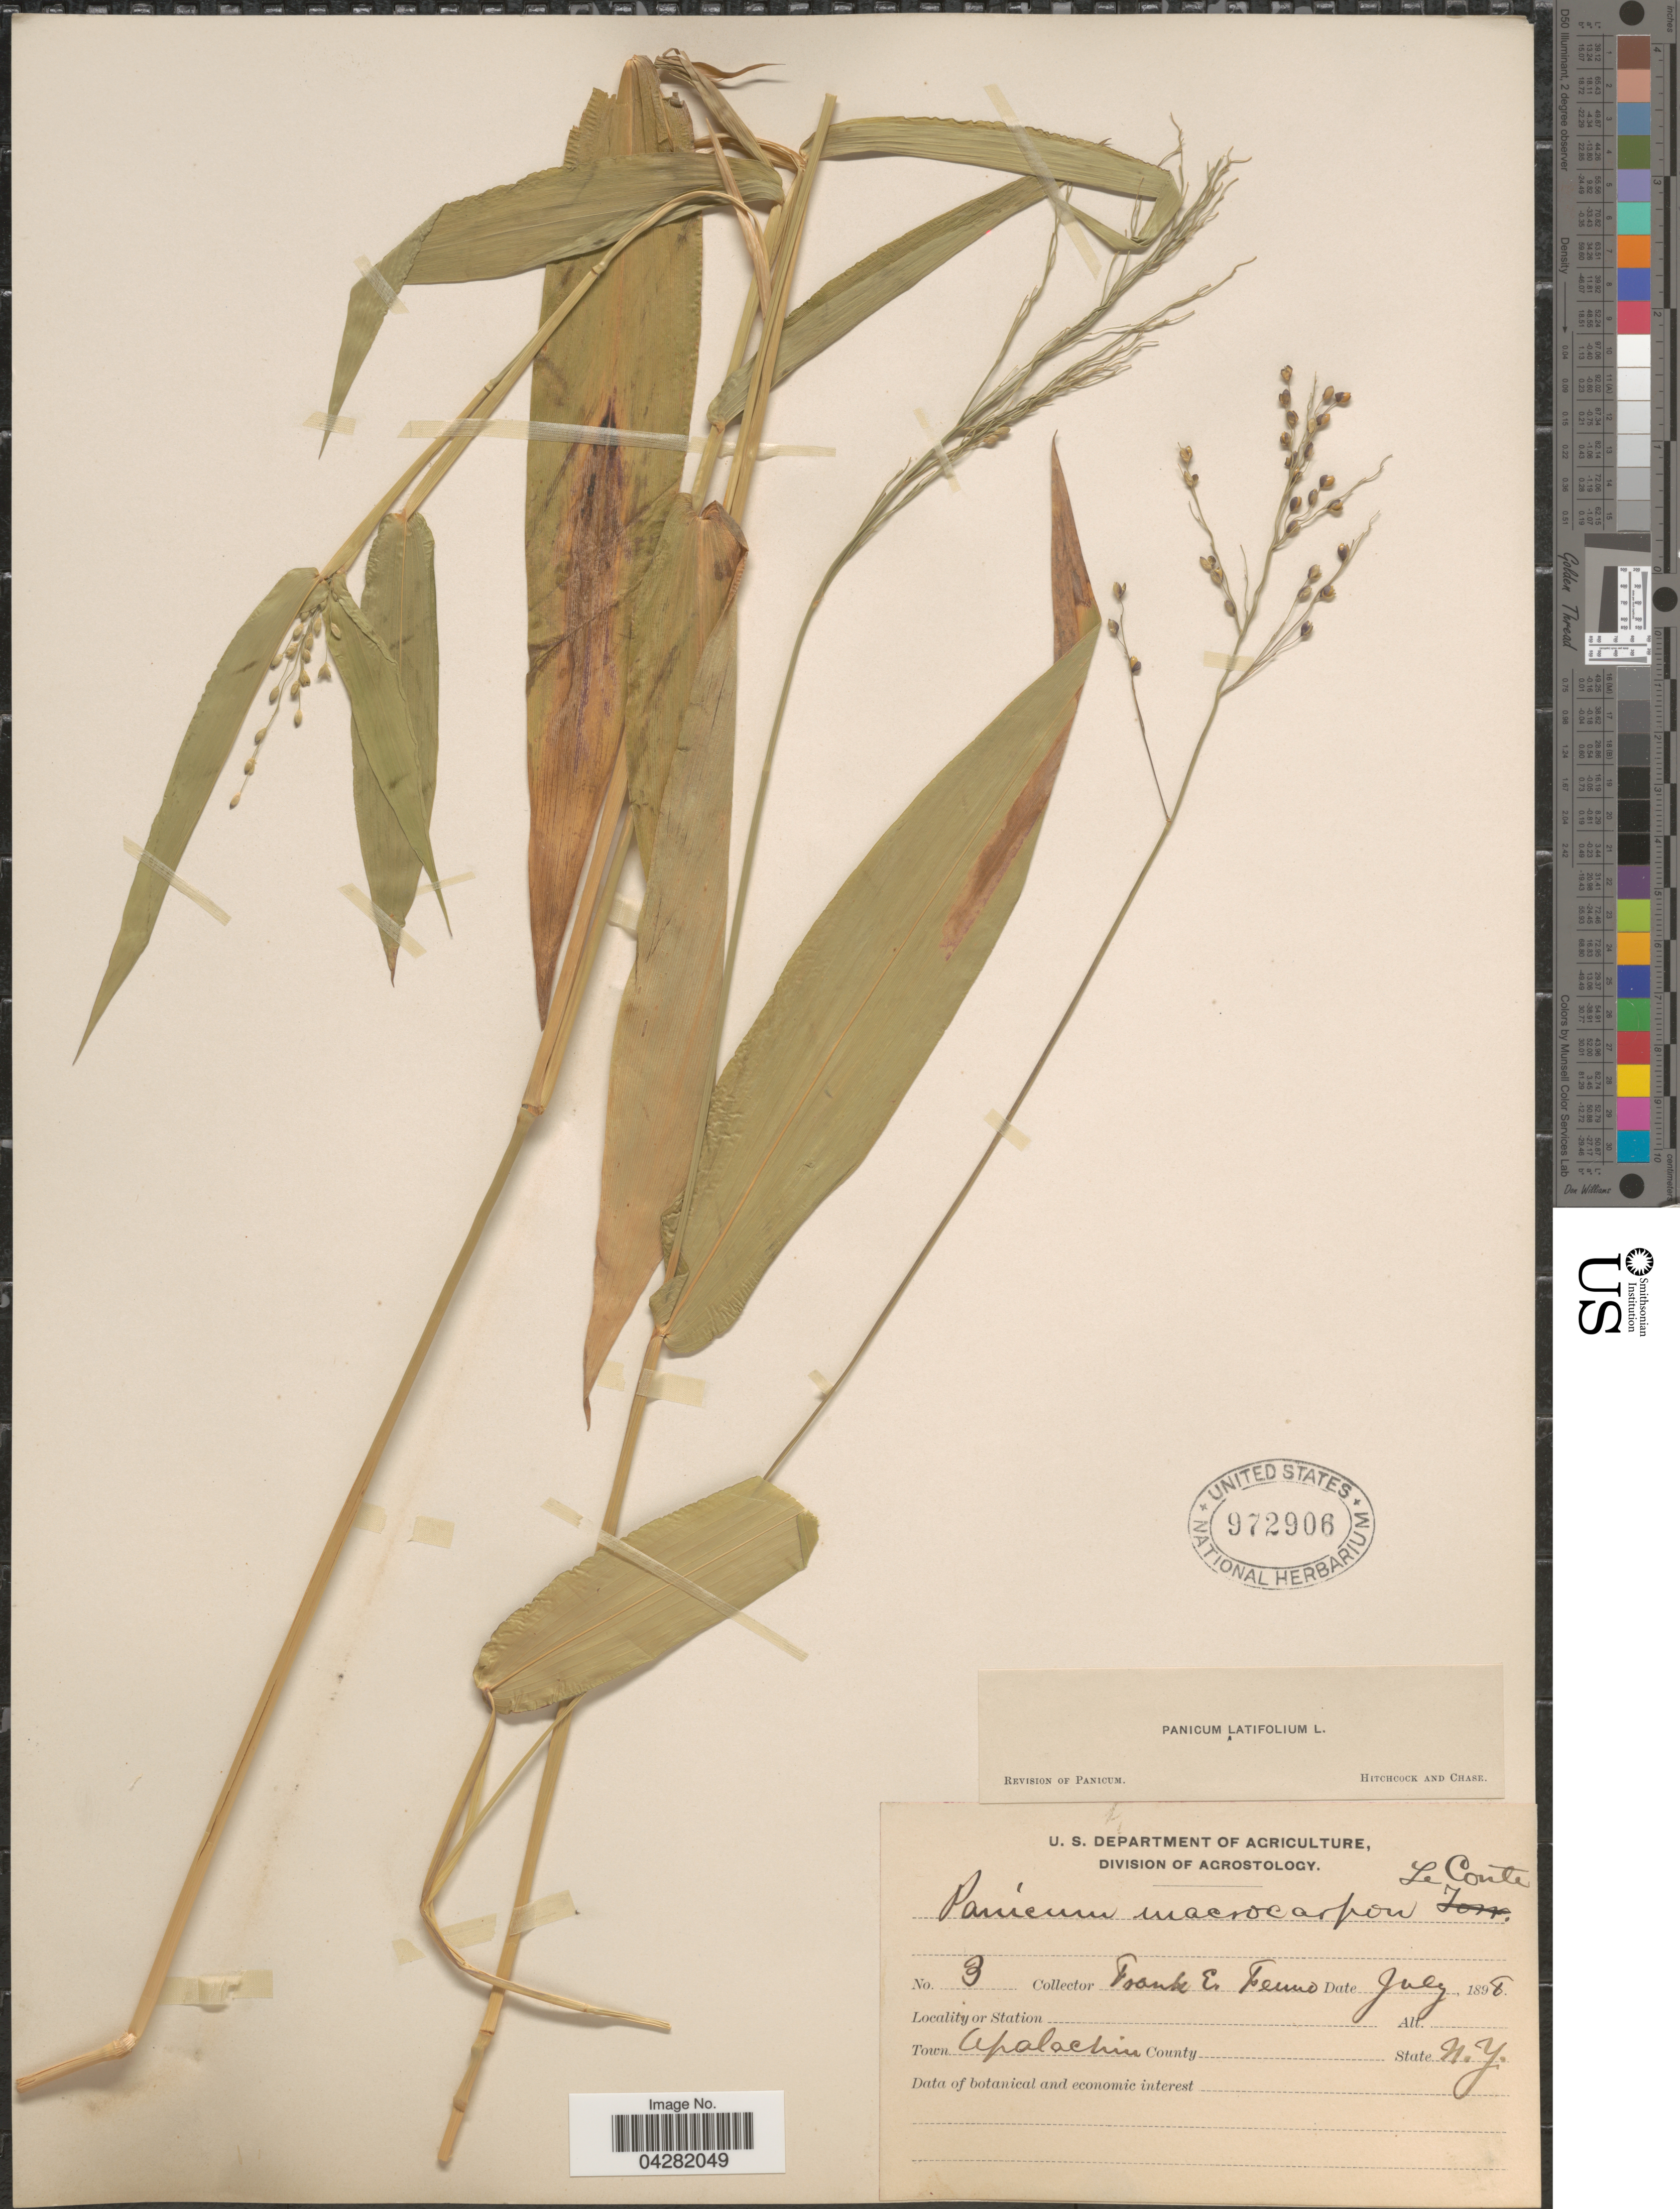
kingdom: Plantae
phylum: Tracheophyta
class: Liliopsida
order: Poales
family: Poaceae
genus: Dichanthelium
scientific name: Dichanthelium latifolium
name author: (L.) Harvill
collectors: F. Fenno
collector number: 3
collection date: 1898-07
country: United States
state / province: New York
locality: Town Apalachin.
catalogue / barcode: US 972906